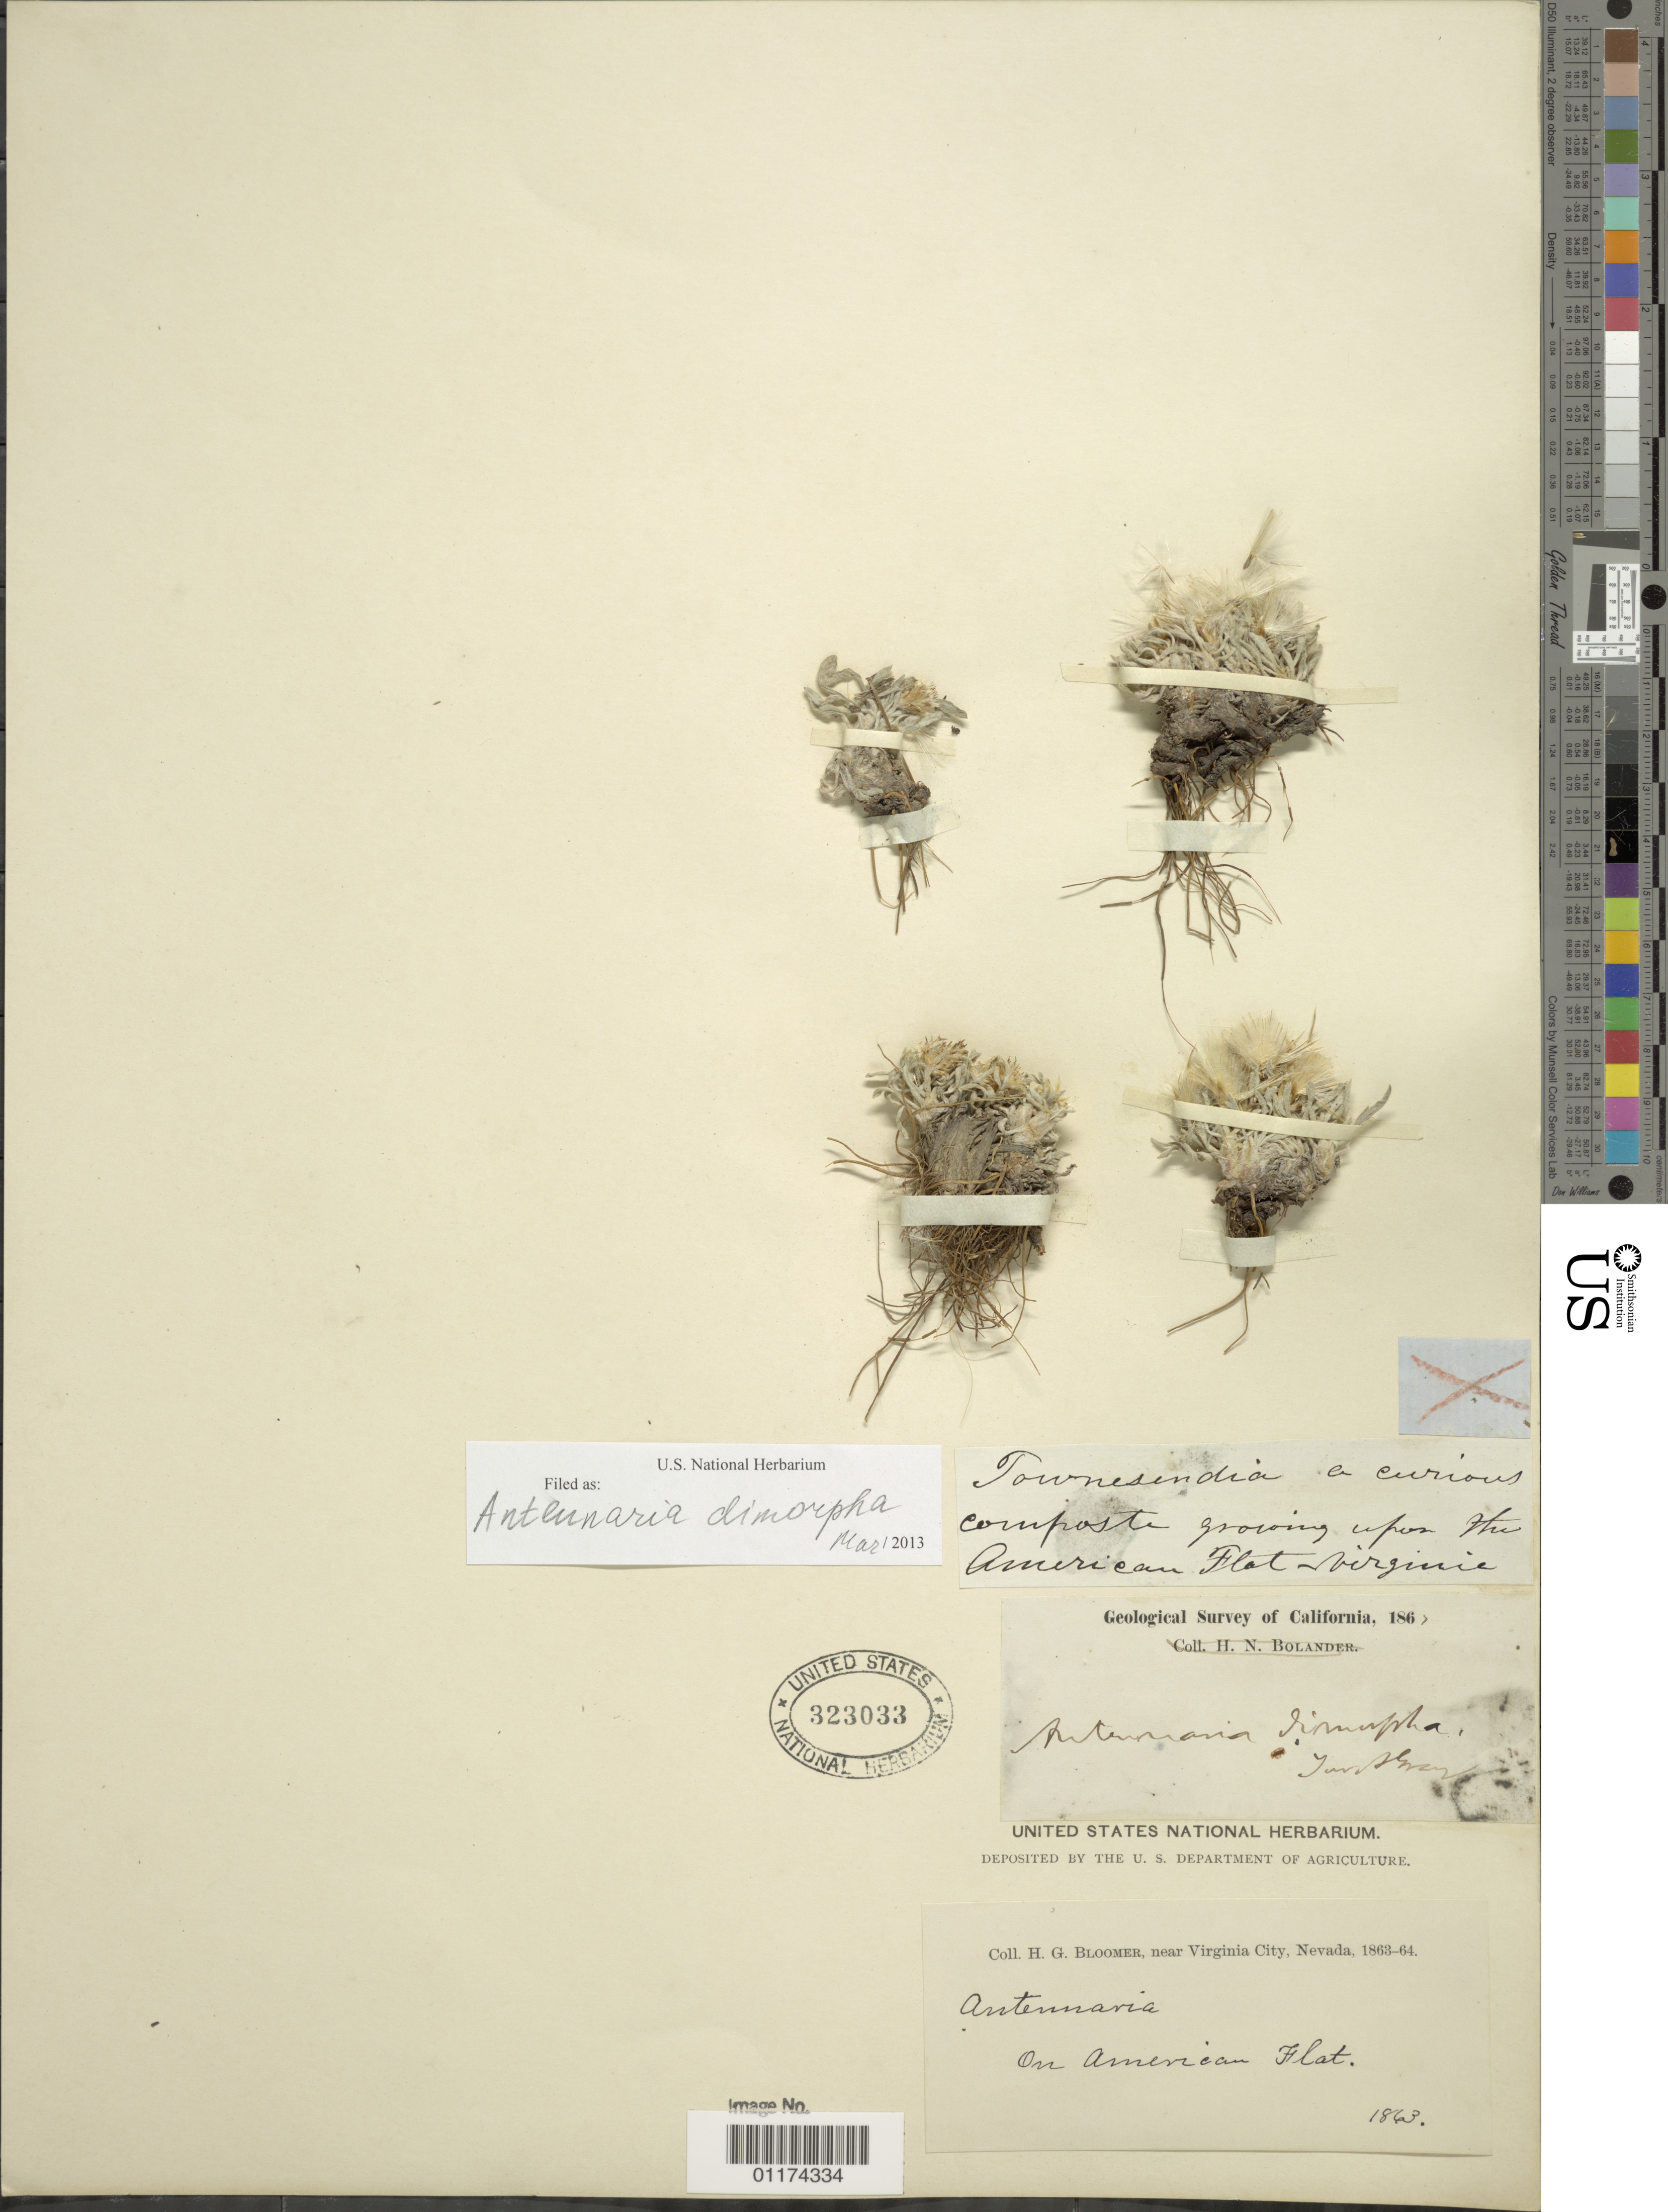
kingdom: Plantae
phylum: Tracheophyta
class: Magnoliopsida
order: Asterales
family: Asteraceae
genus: Antennaria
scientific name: Antennaria dimorpha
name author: (Nutt.) Torr. & A. Gray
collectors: H. Bloomer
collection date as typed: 1863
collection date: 1863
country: United States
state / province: Nevada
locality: near Virginia City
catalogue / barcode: US 323033